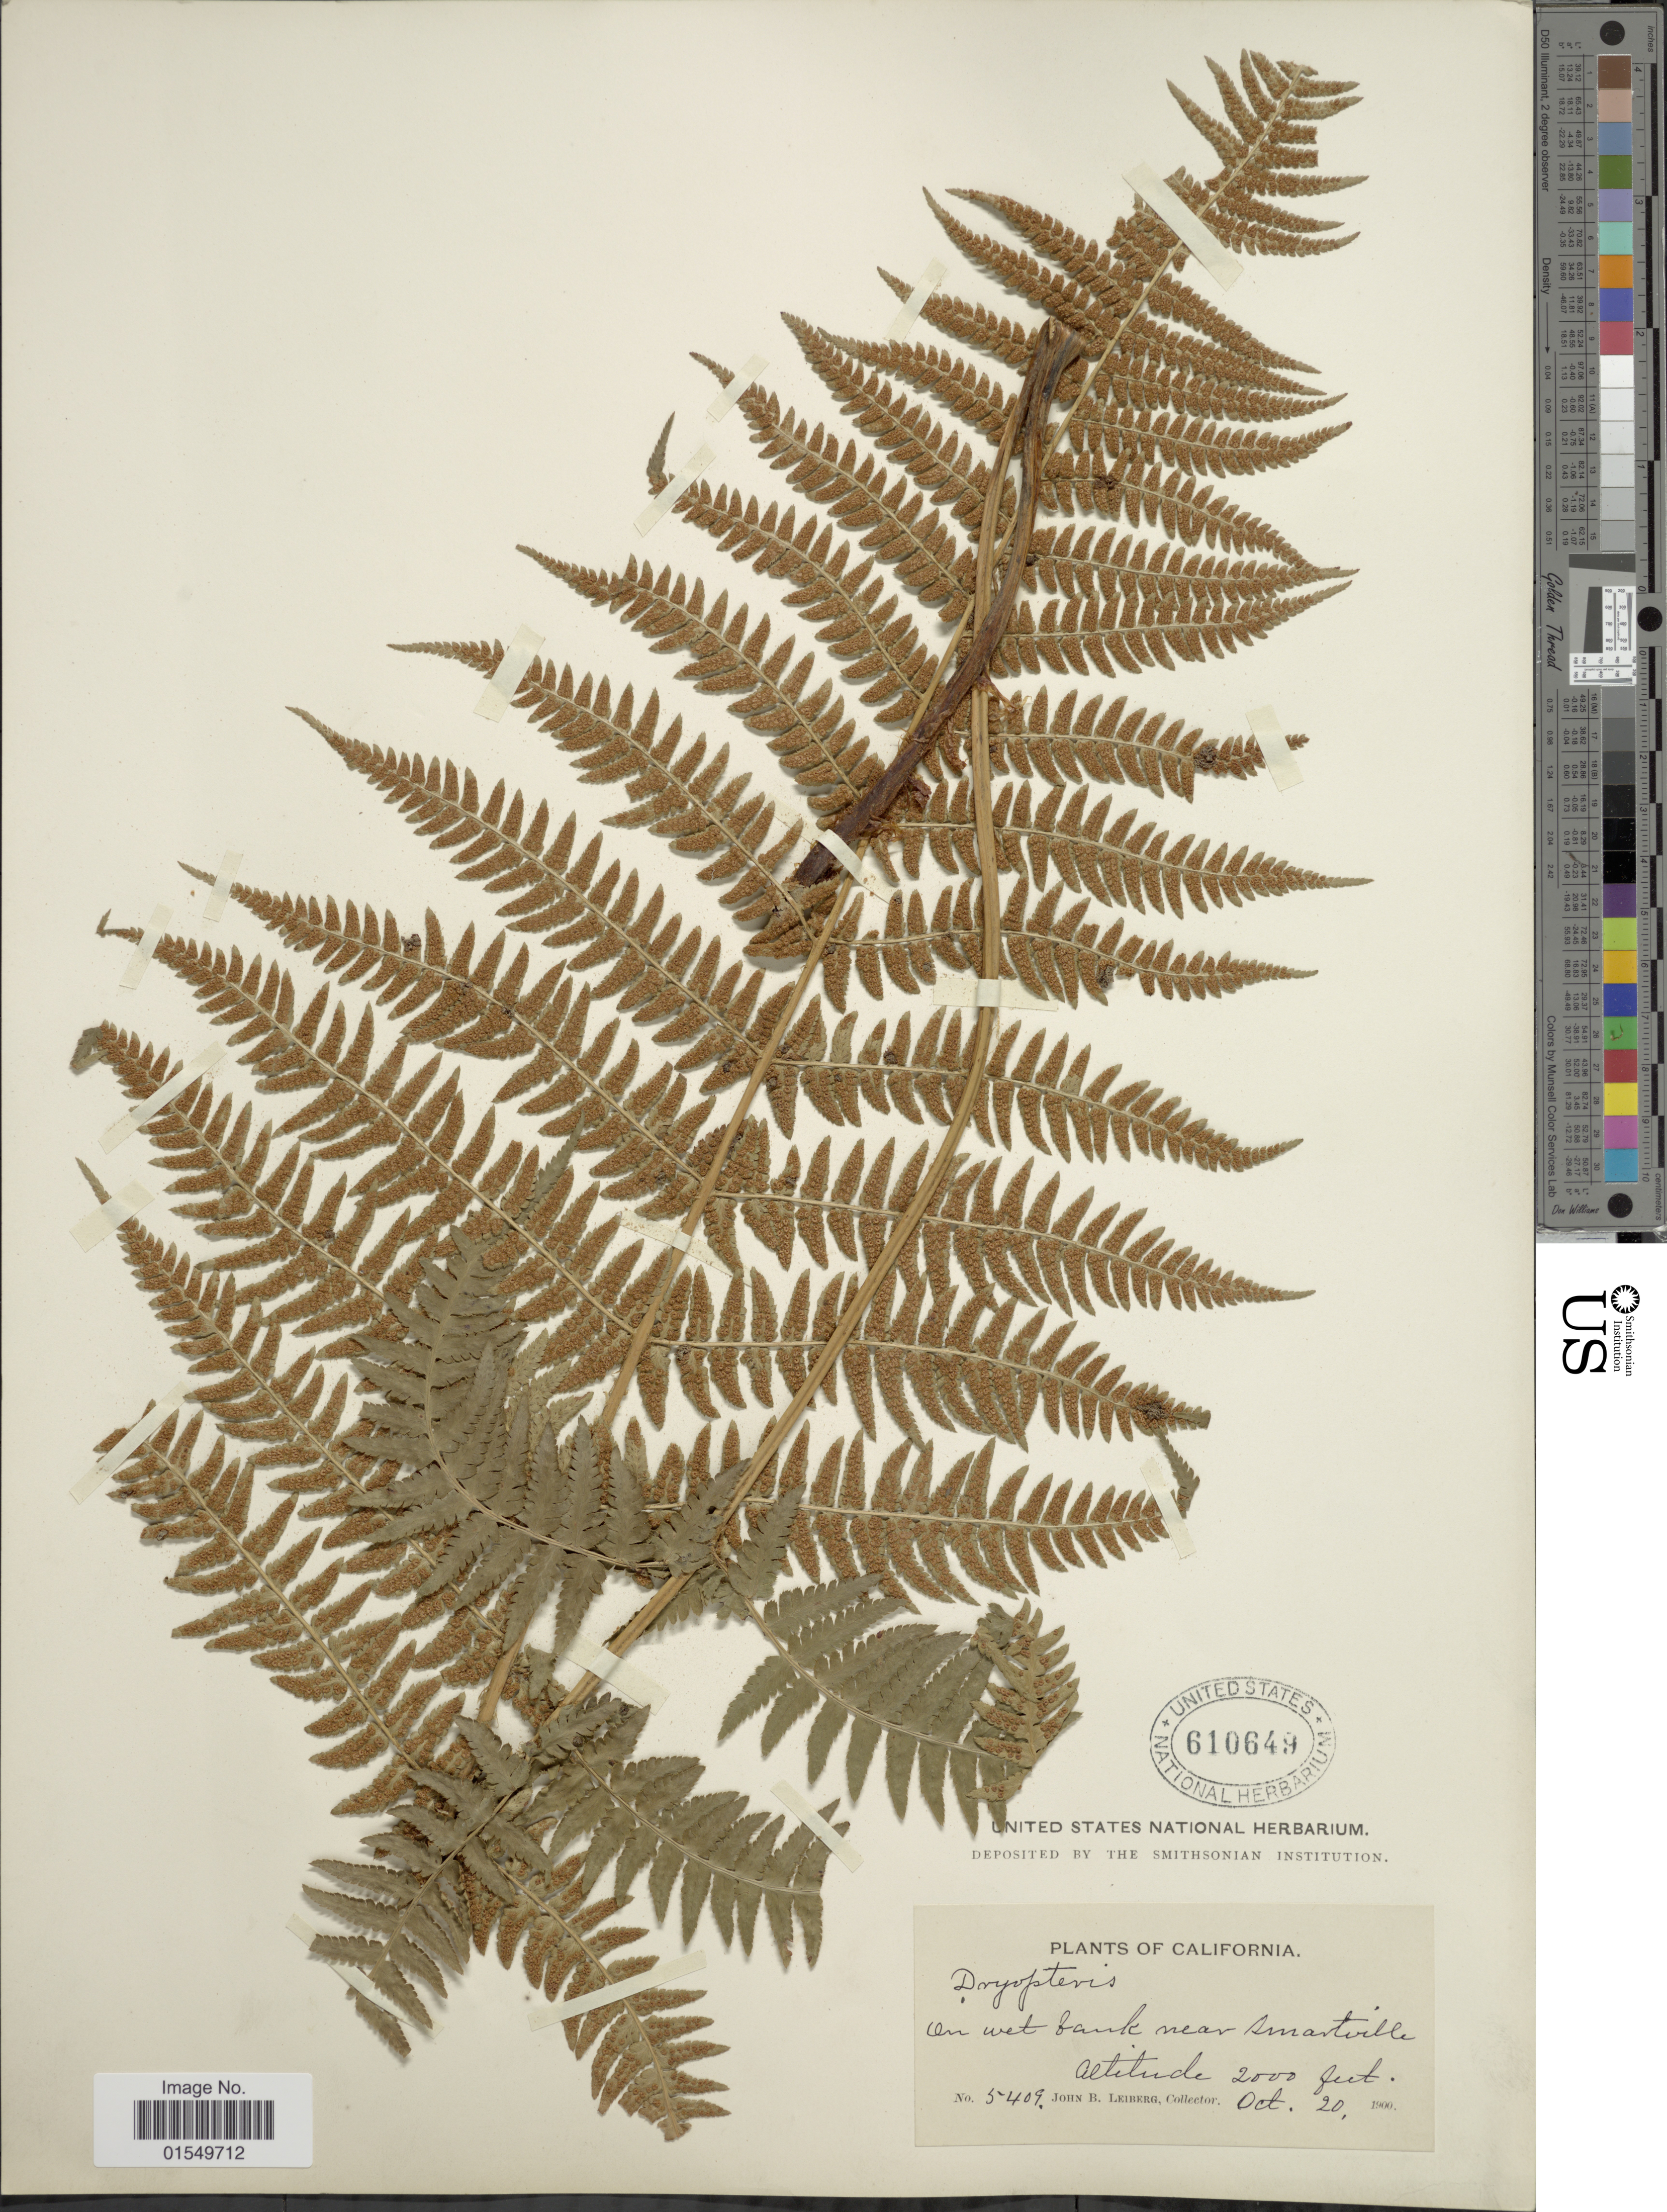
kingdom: Plantae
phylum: Tracheophyta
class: Polypodiopsida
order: Polypodiales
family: Dryopteridaceae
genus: Dryopteris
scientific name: Dryopteris arguta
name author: (Kaulf.) Maxon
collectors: J. B. Leiberg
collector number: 5409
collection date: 1900-10-20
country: United States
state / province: California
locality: On wet bank near Smartville [Smartsville]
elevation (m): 610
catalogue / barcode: US 610649